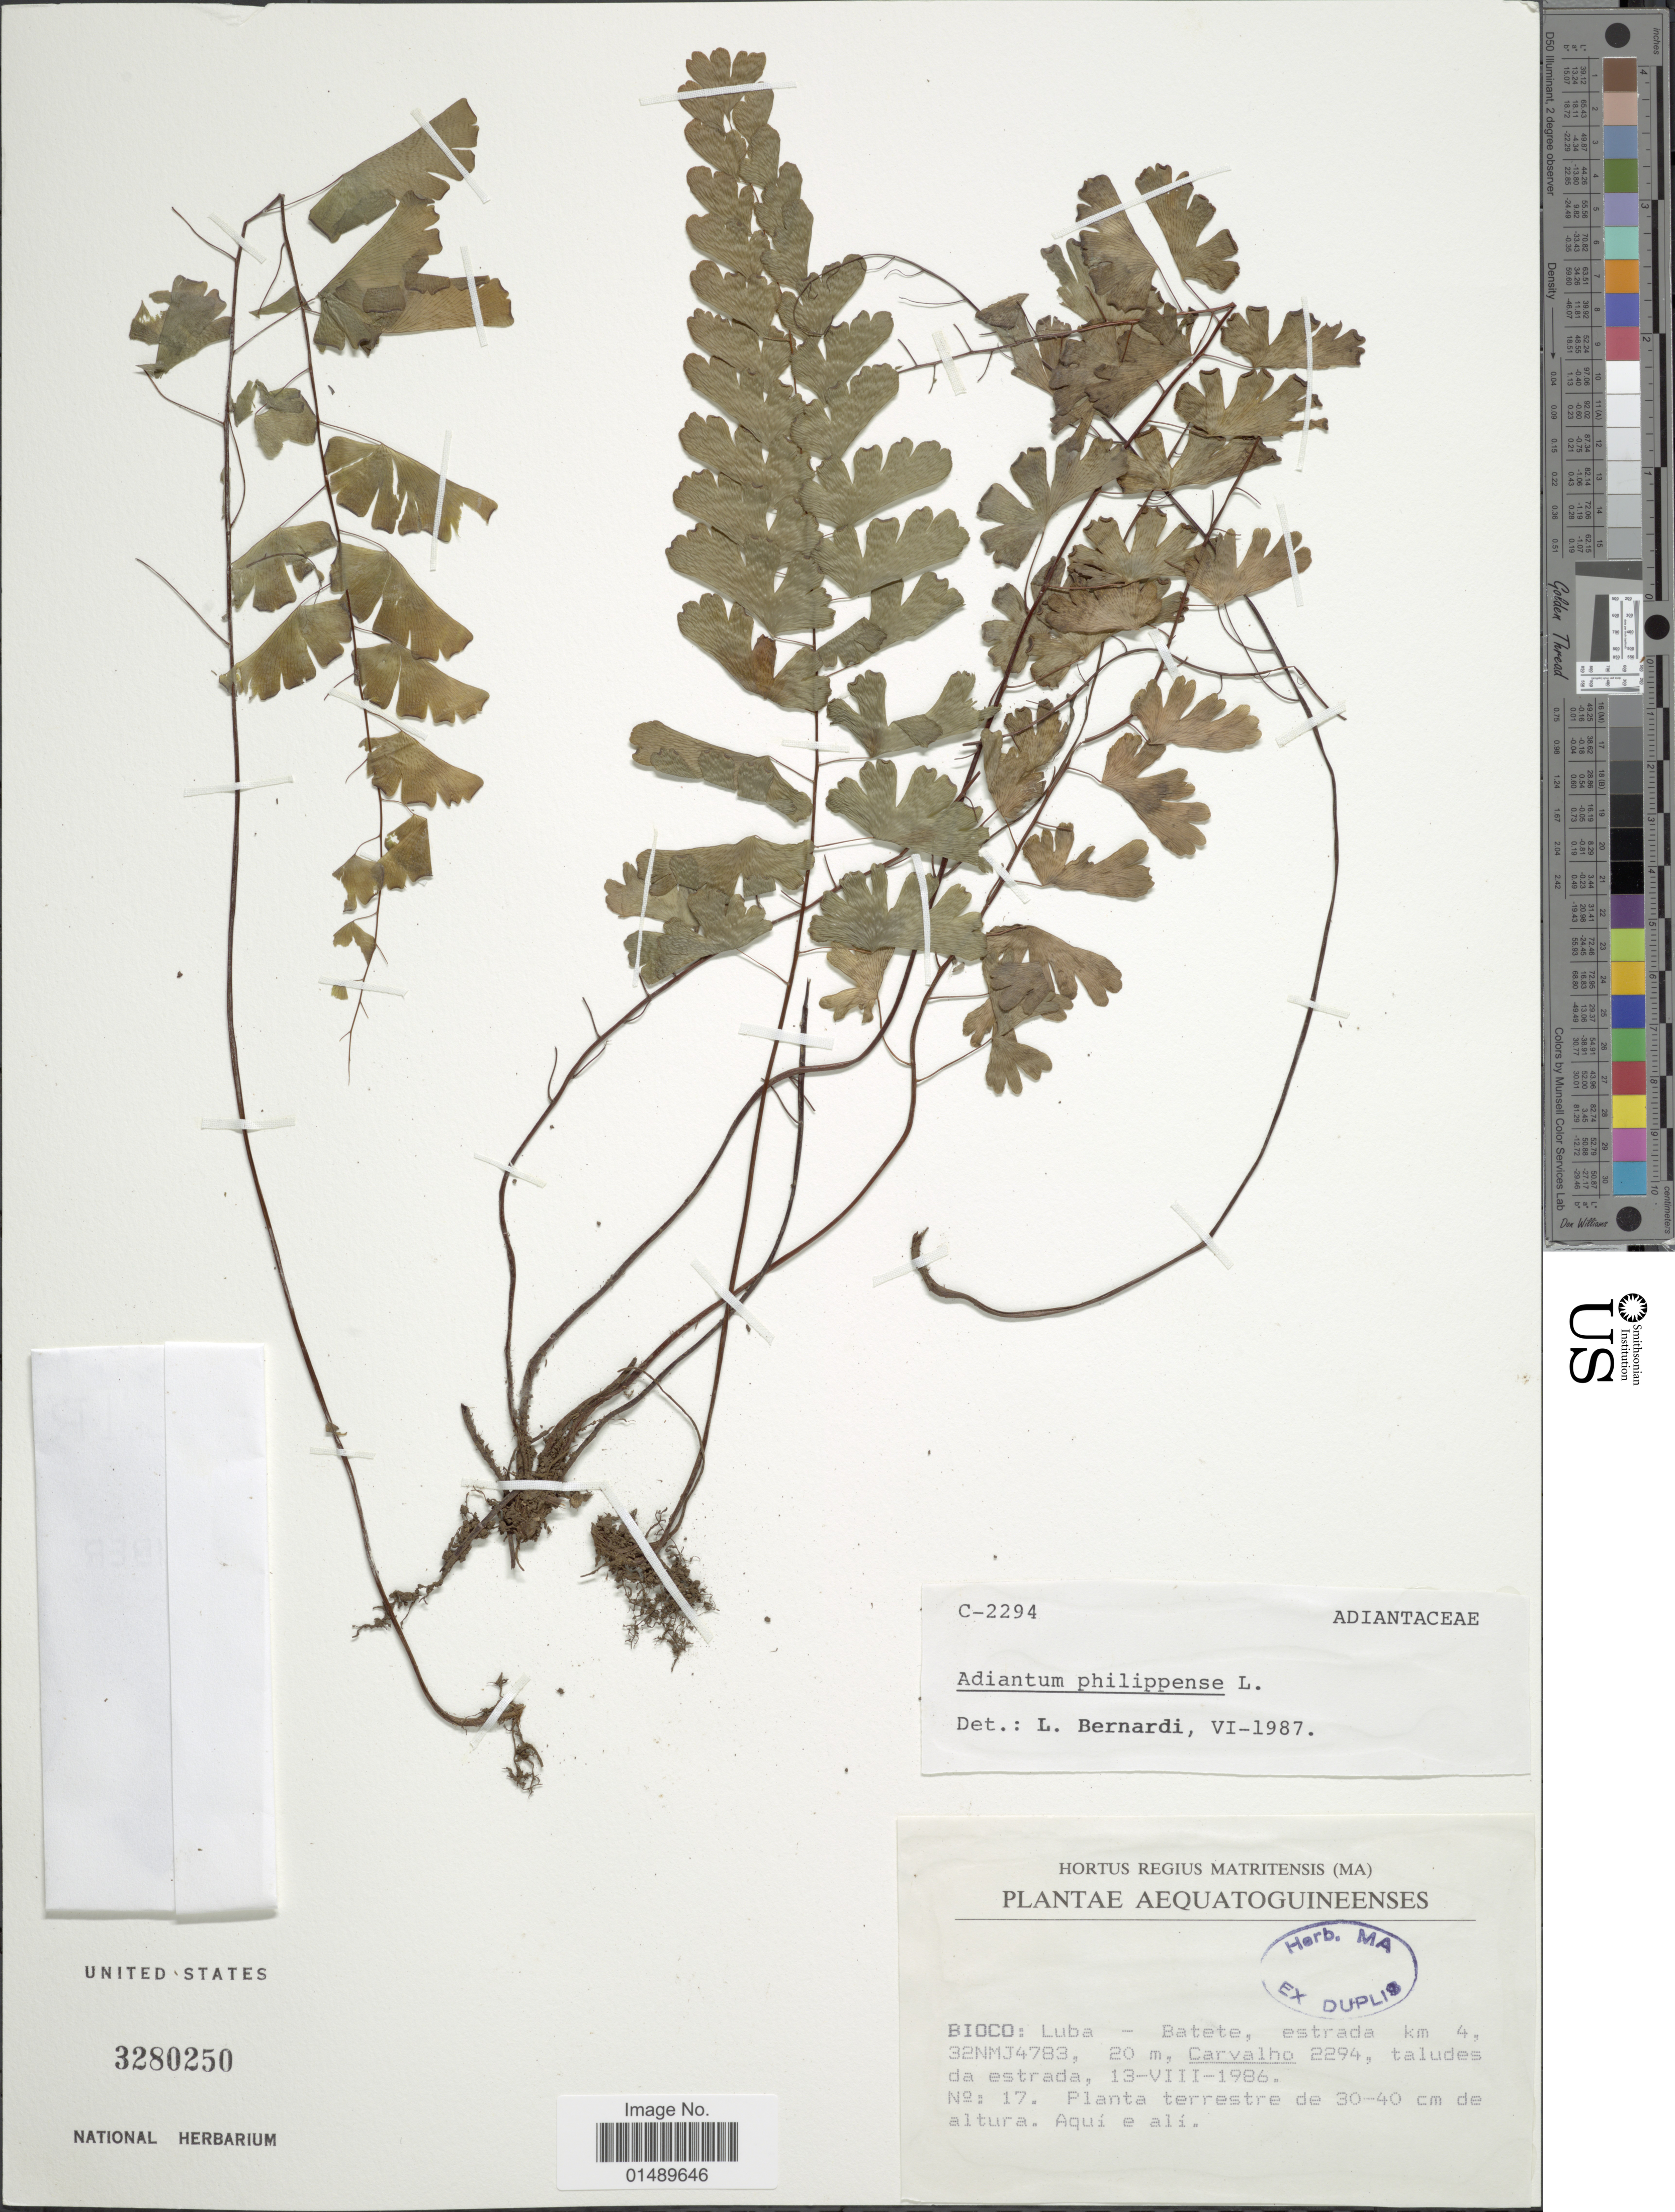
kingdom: Plantae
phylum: Tracheophyta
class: Polypodiopsida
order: Polypodiales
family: Pteridaceae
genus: Adiantum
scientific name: Adiantum philippense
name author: L.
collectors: Carvalho, --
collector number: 2294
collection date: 1986-08-13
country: Equatorial Guinea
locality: Bioco: Luba - Batete, estrada km 4, 32NMJ4783.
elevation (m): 20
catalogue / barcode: US 3280250